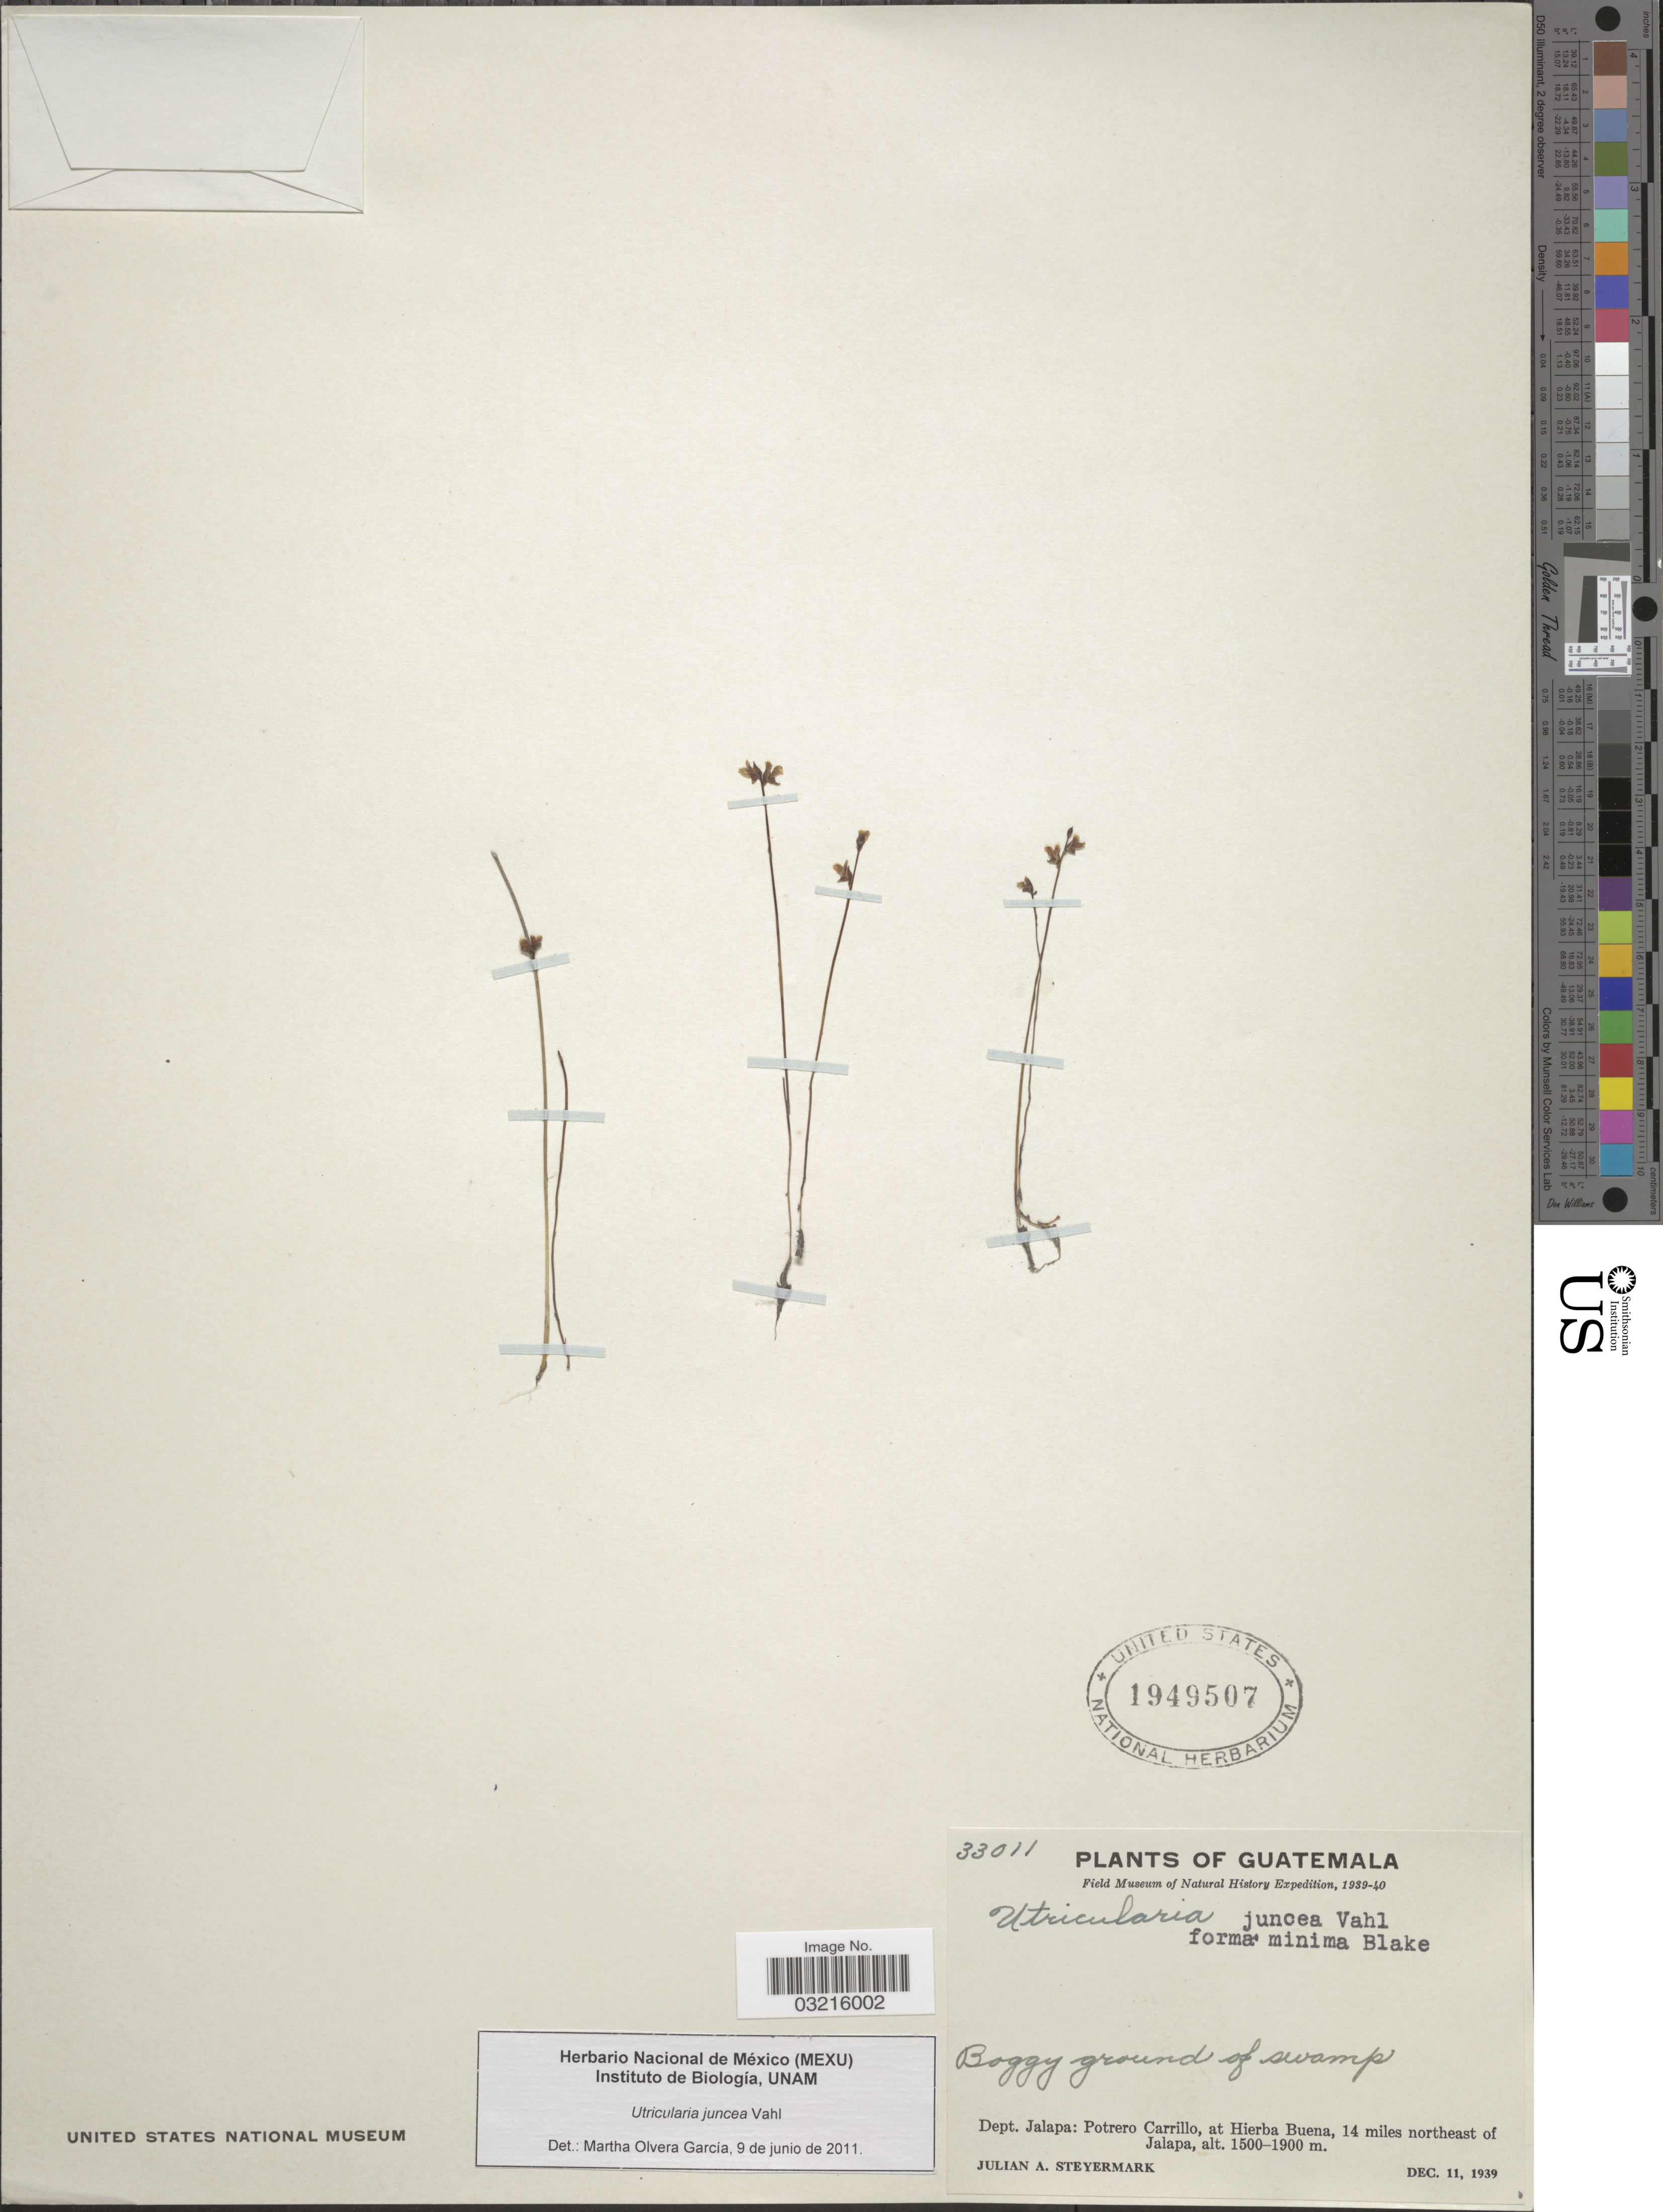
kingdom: Plantae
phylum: Tracheophyta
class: Magnoliopsida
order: Lamiales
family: Lentibulariaceae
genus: Utricularia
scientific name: Utricularia juncea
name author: Vahl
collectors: J. Steyermark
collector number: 33011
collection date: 1939-12-11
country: Guatemala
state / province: Jalapa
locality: Dept. Jalapa: Potrero Carrillo, at Hierba Buena, 14 miles northeast of Jalapa.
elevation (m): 1500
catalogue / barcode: US 1949507